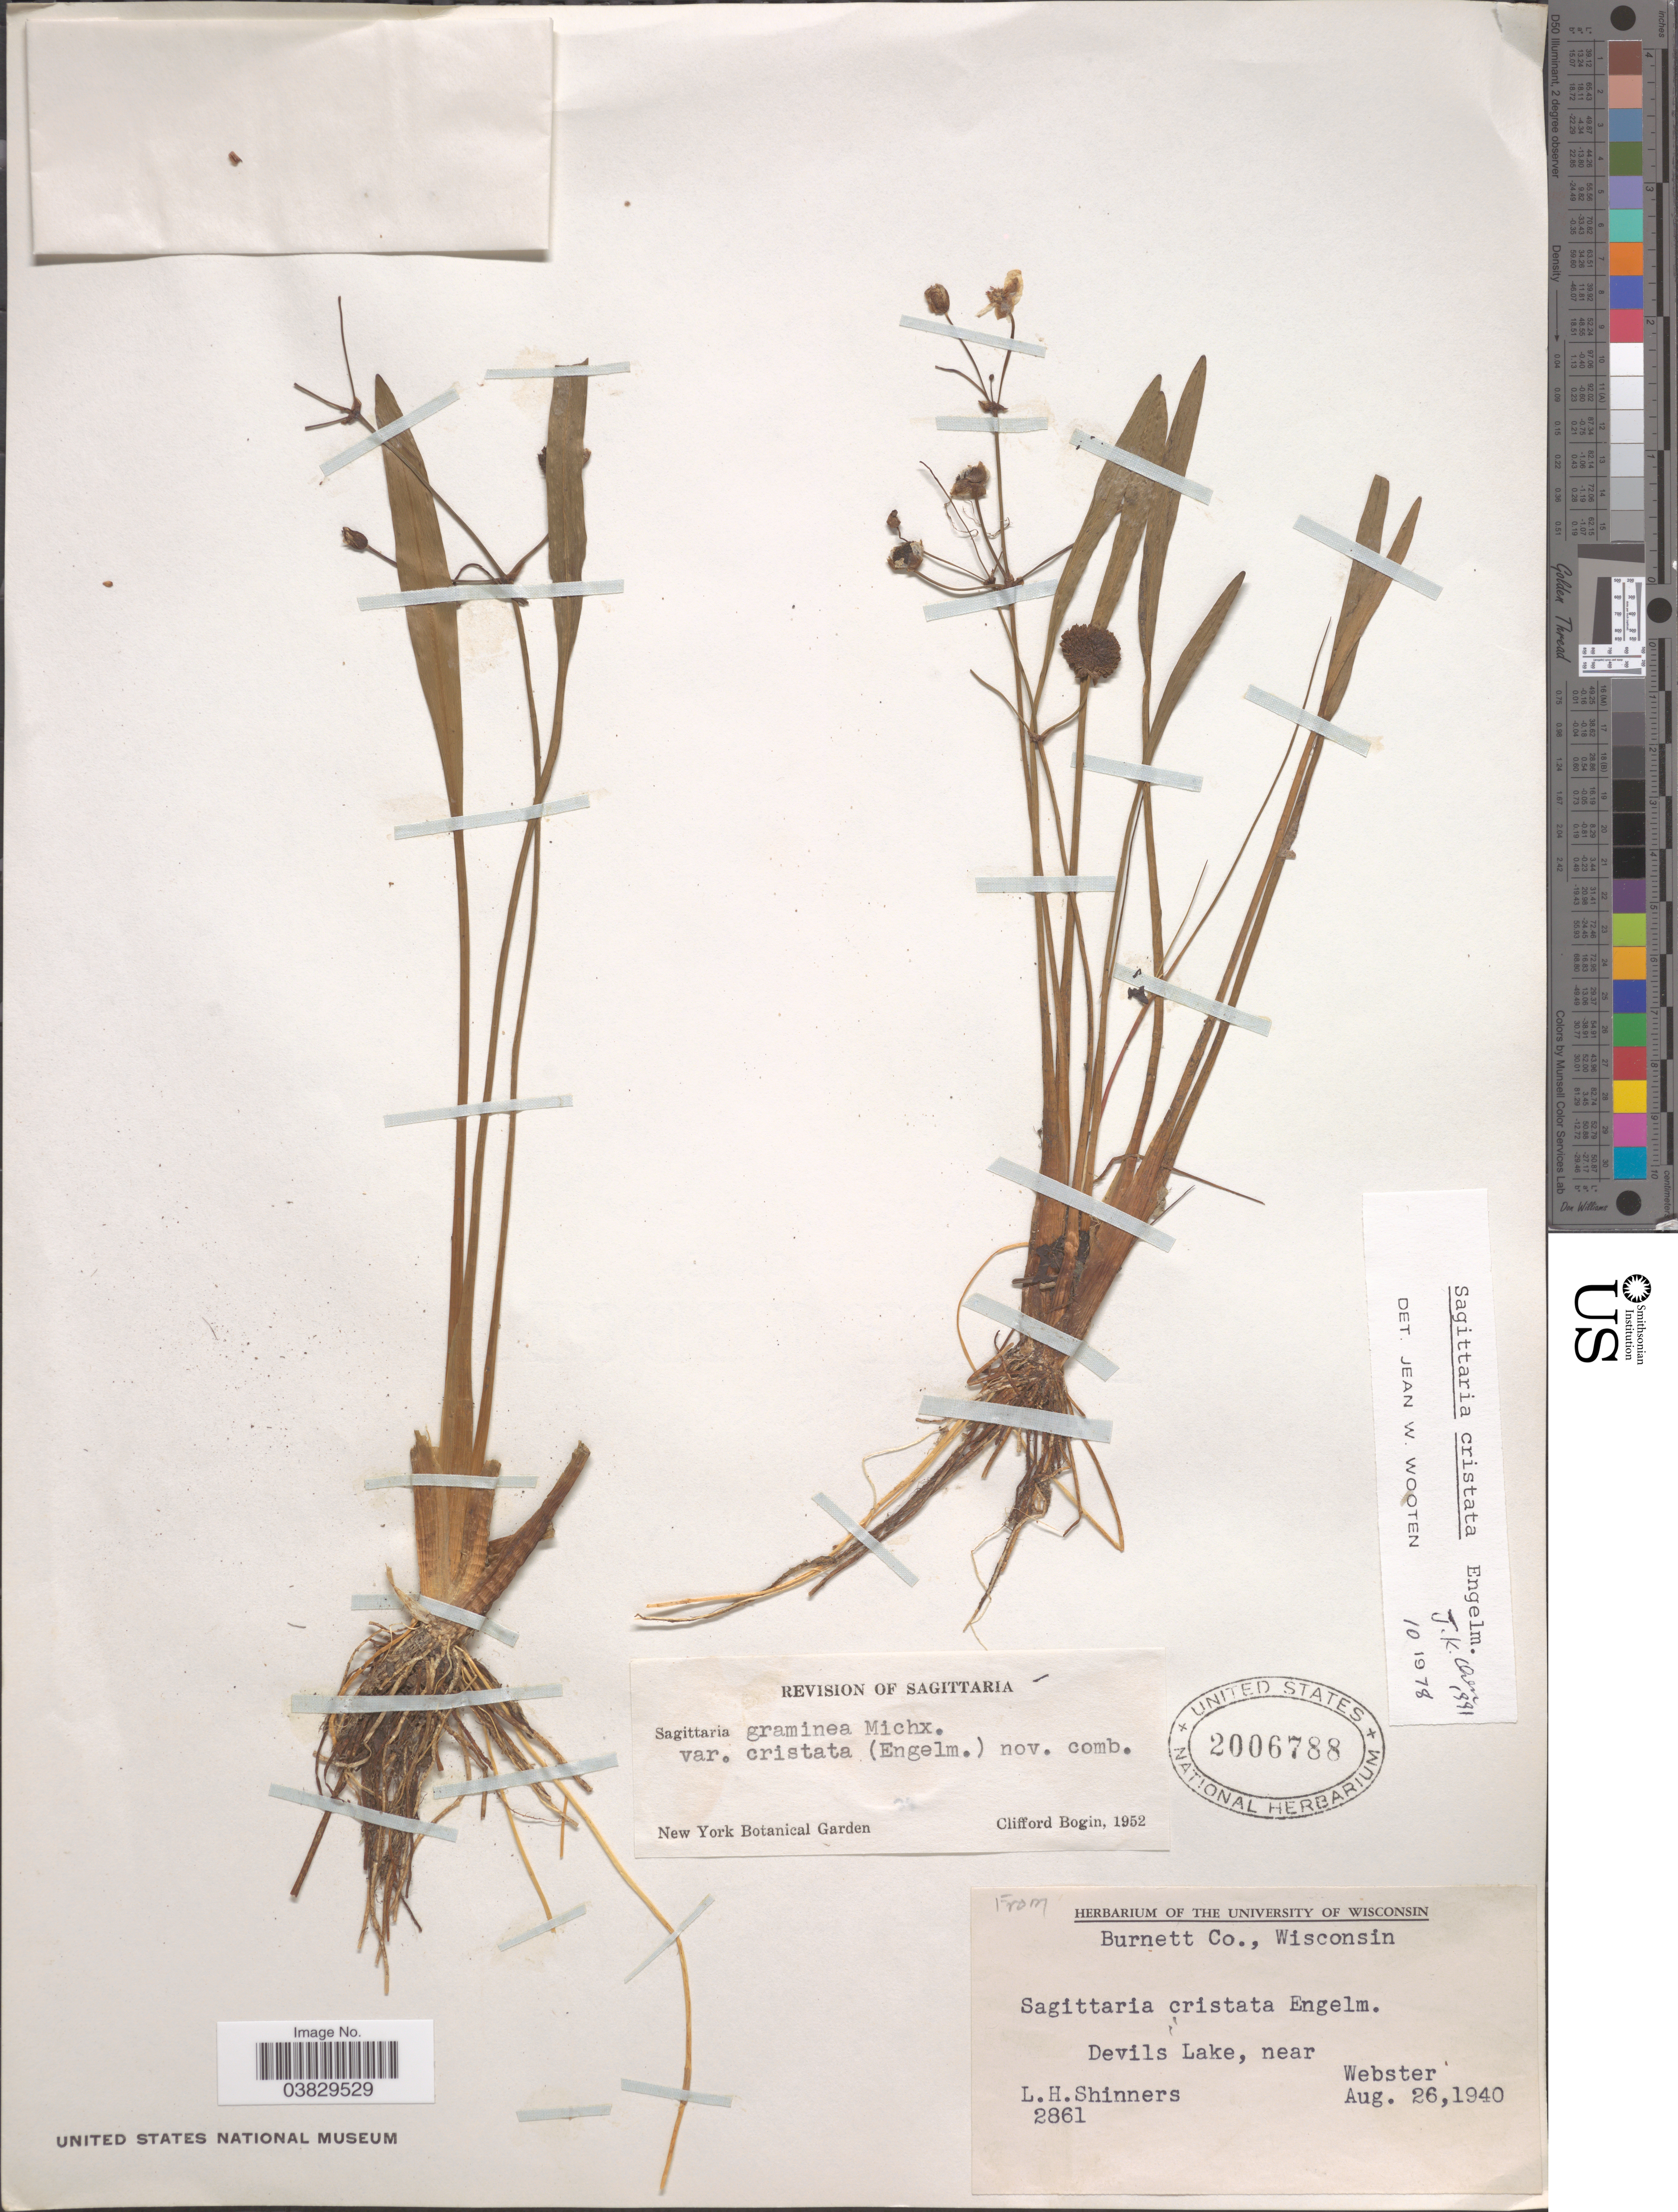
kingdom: Plantae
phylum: Tracheophyta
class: Liliopsida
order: Alismatales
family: Alismataceae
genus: Sagittaria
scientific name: Sagittaria cristata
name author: Engelm.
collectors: L. H. Shinners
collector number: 2861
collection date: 1940-08-26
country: United States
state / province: Wisconsin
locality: Burnett Co., Devils Lake, near Webster.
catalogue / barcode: US 2006788